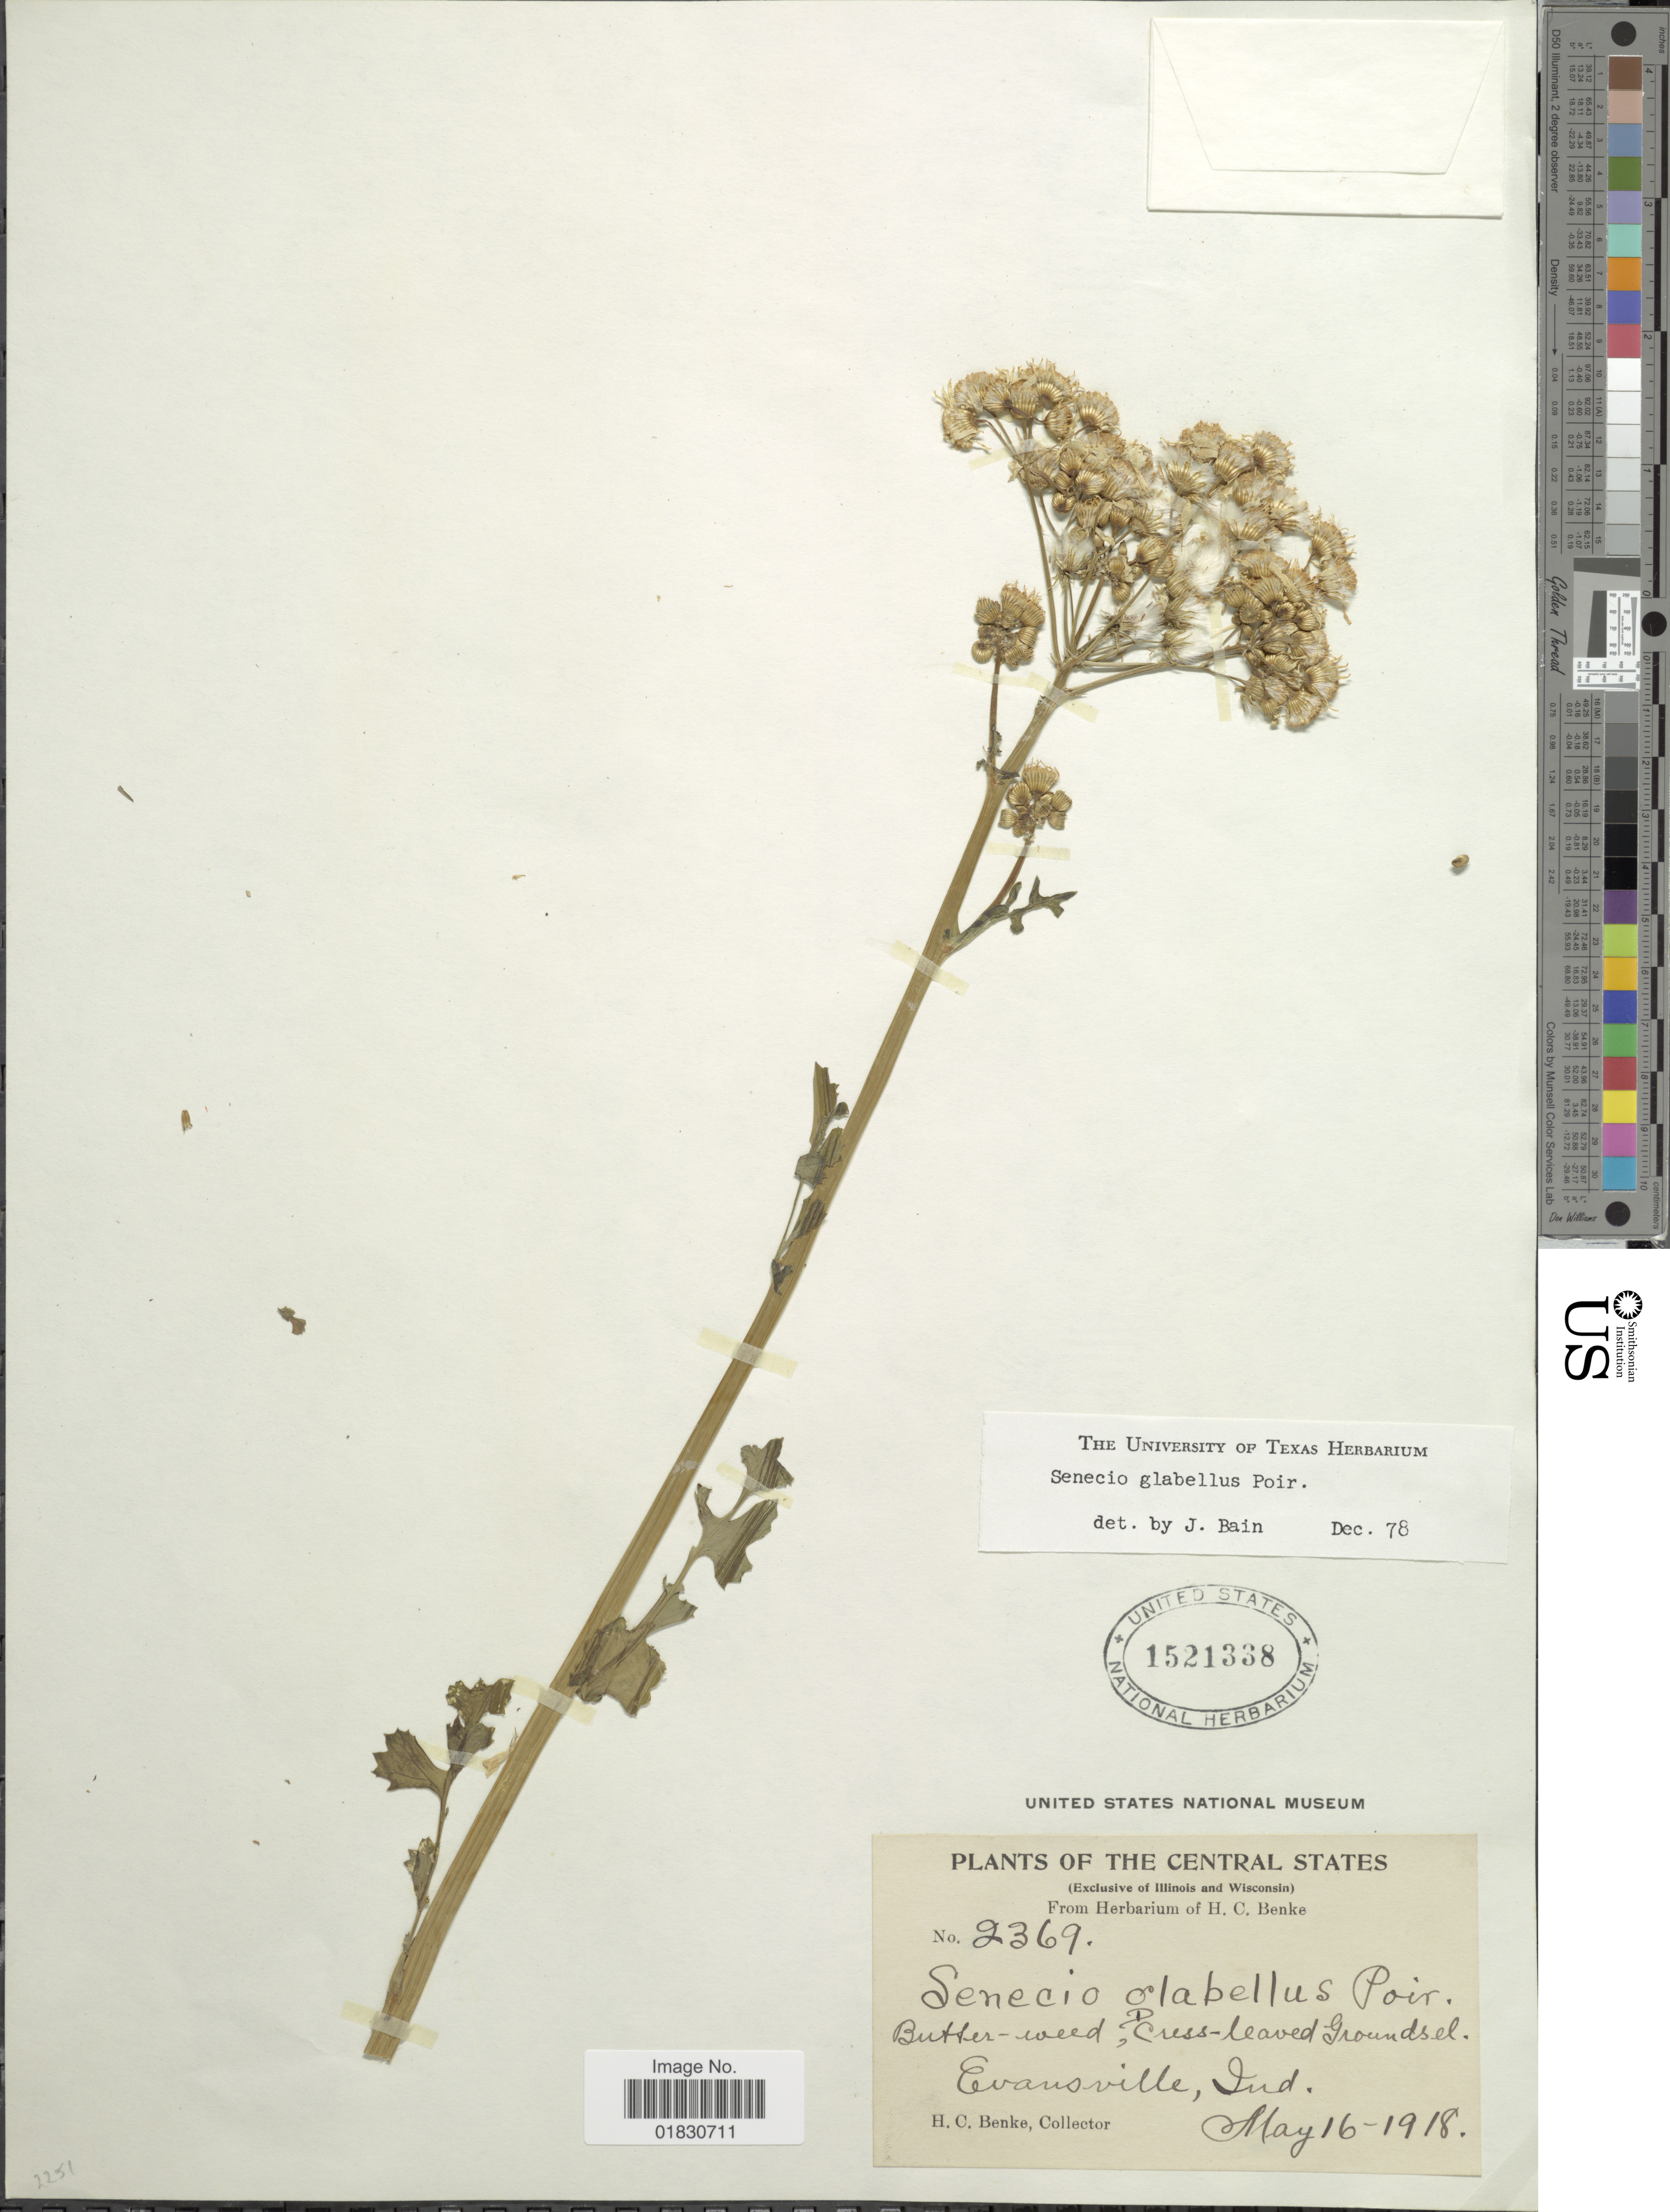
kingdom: Plantae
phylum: Tracheophyta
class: Magnoliopsida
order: Asterales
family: Asteraceae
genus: Packera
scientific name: Packera glabella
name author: (Poir.) C. Jeffrey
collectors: H. Benke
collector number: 2369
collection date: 1918-05-16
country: United States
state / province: Indiana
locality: The Central States, Evansville, Ind.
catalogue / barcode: US 1521338